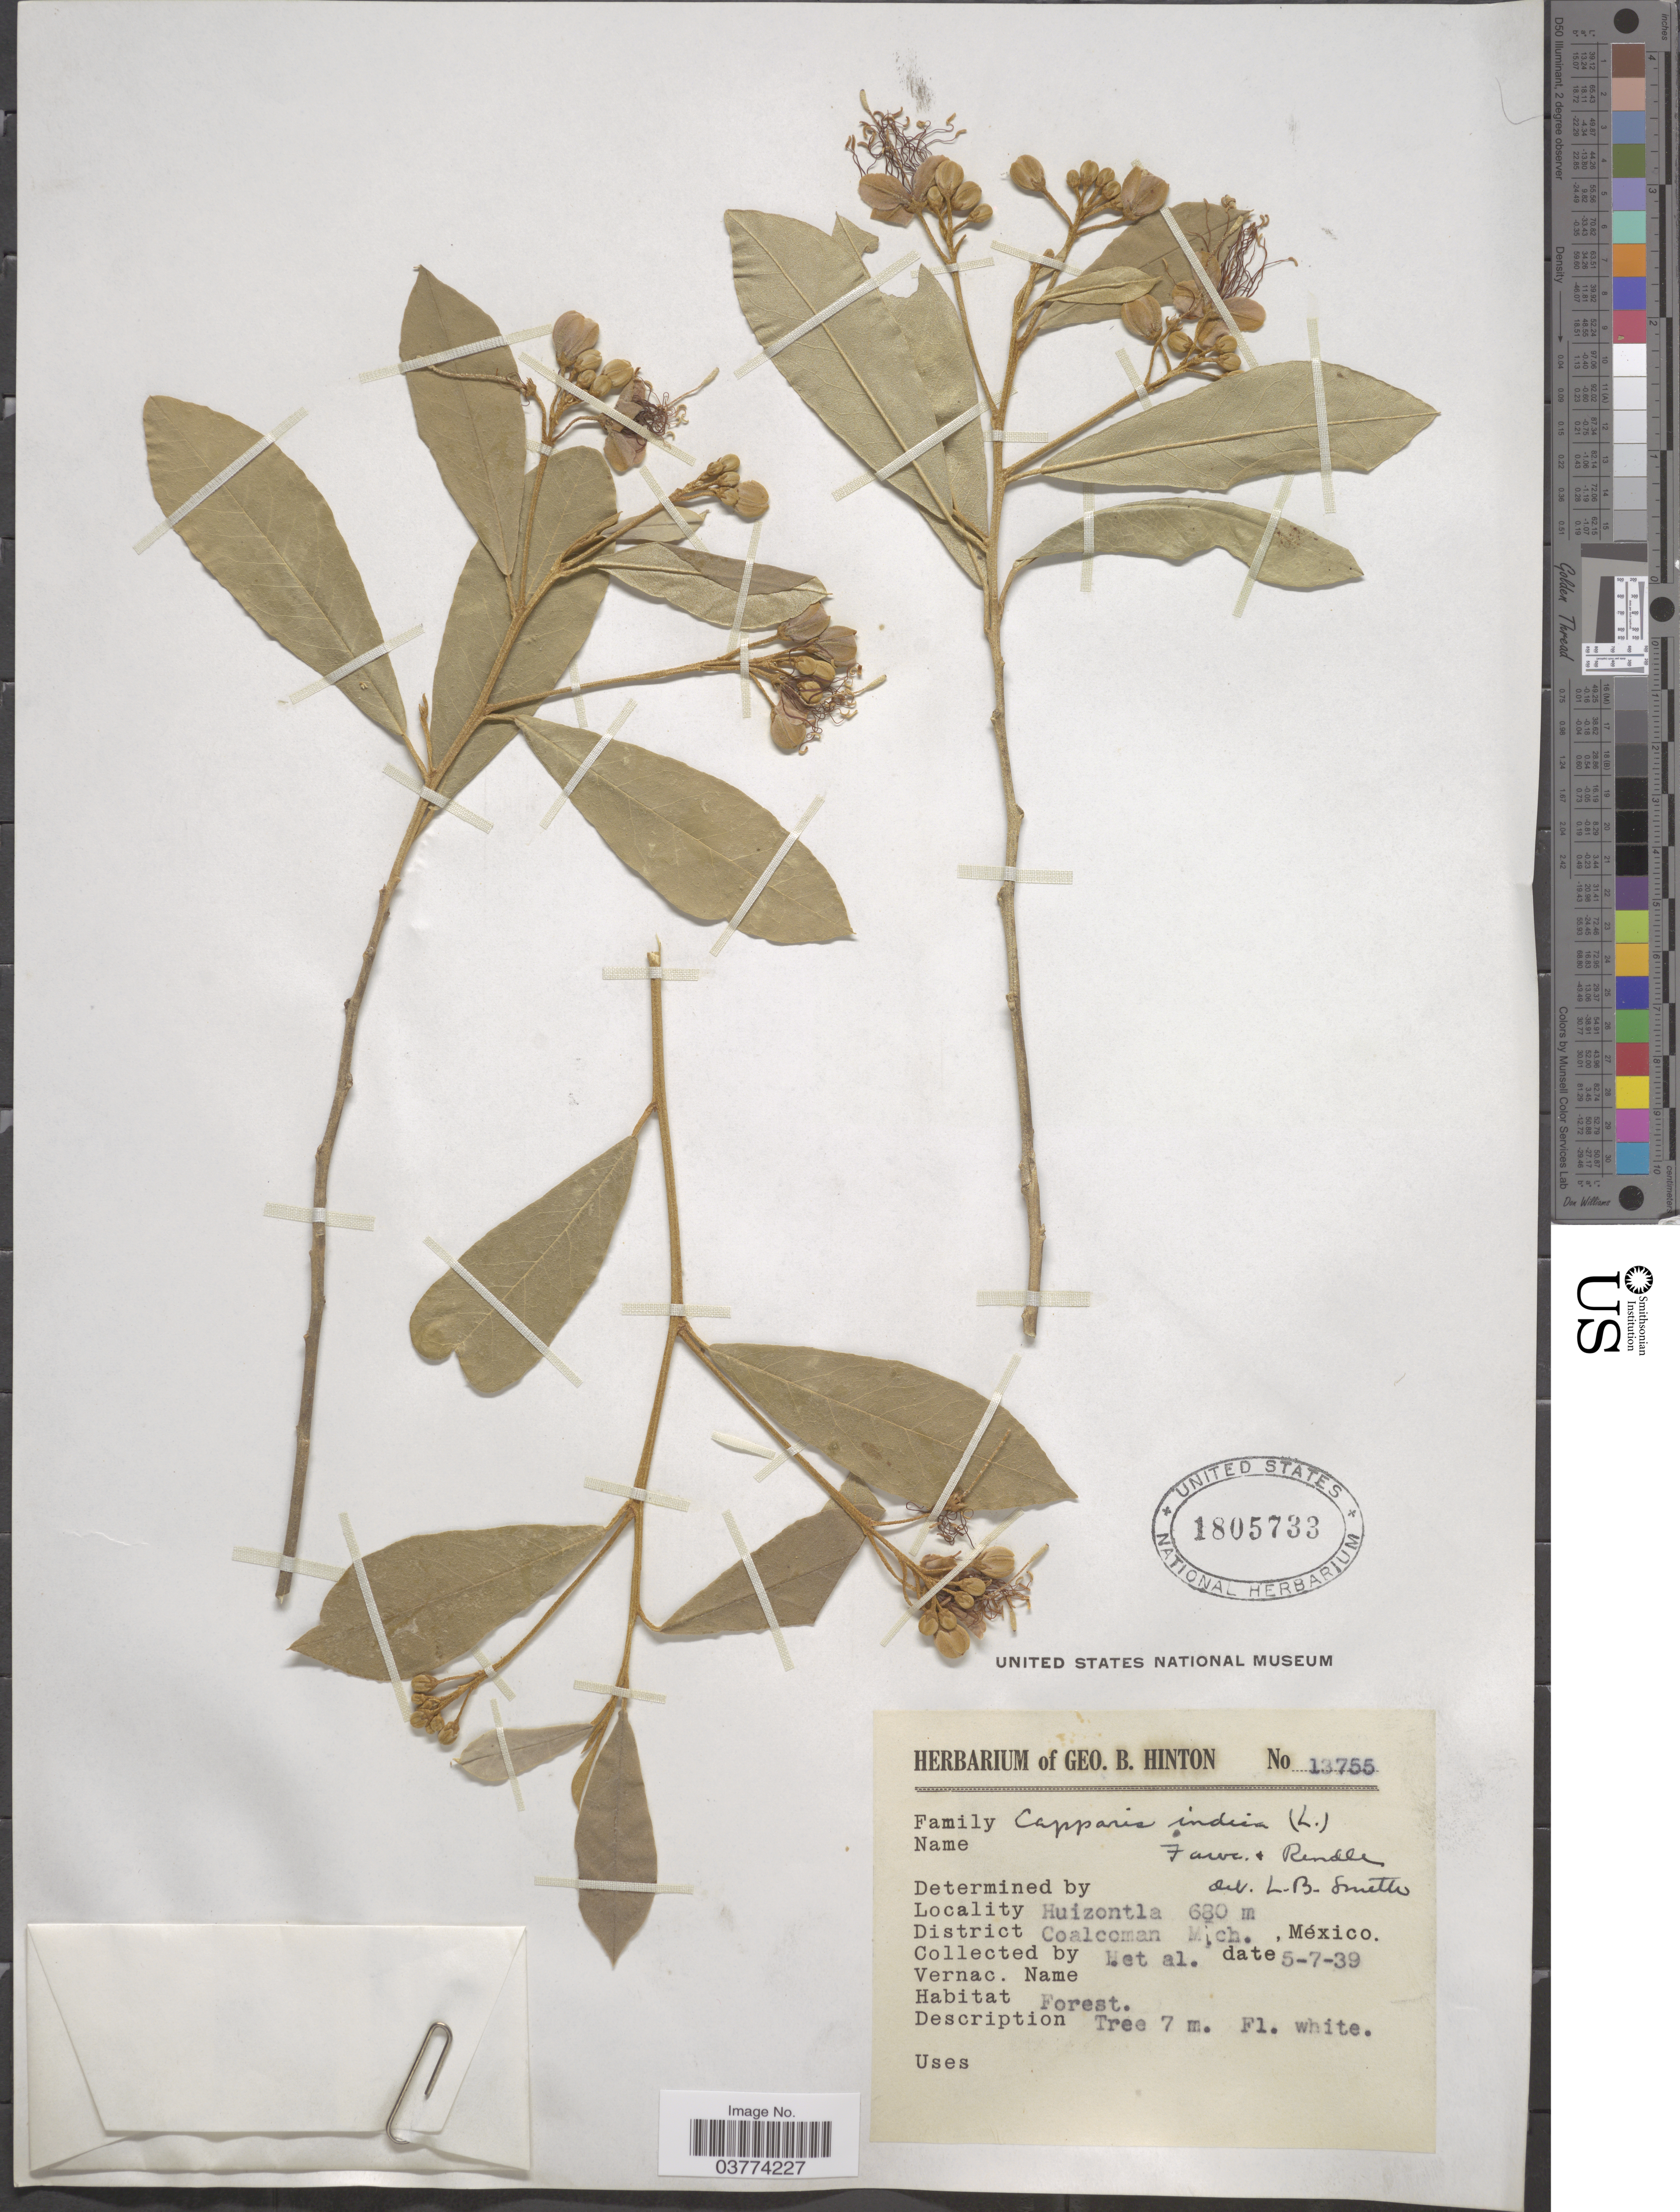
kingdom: Plantae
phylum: Tracheophyta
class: Magnoliopsida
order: Brassicales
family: Capparaceae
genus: Quadrella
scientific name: Quadrella indica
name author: (L.) Iltis & Cornejo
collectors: G. B. Hinton & et al.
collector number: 13755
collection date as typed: Transcribed d/m/y: 5/7/39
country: Mexico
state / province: Michoacán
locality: Huizontla. District Coalcoman.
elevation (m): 680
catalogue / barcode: US 1805733